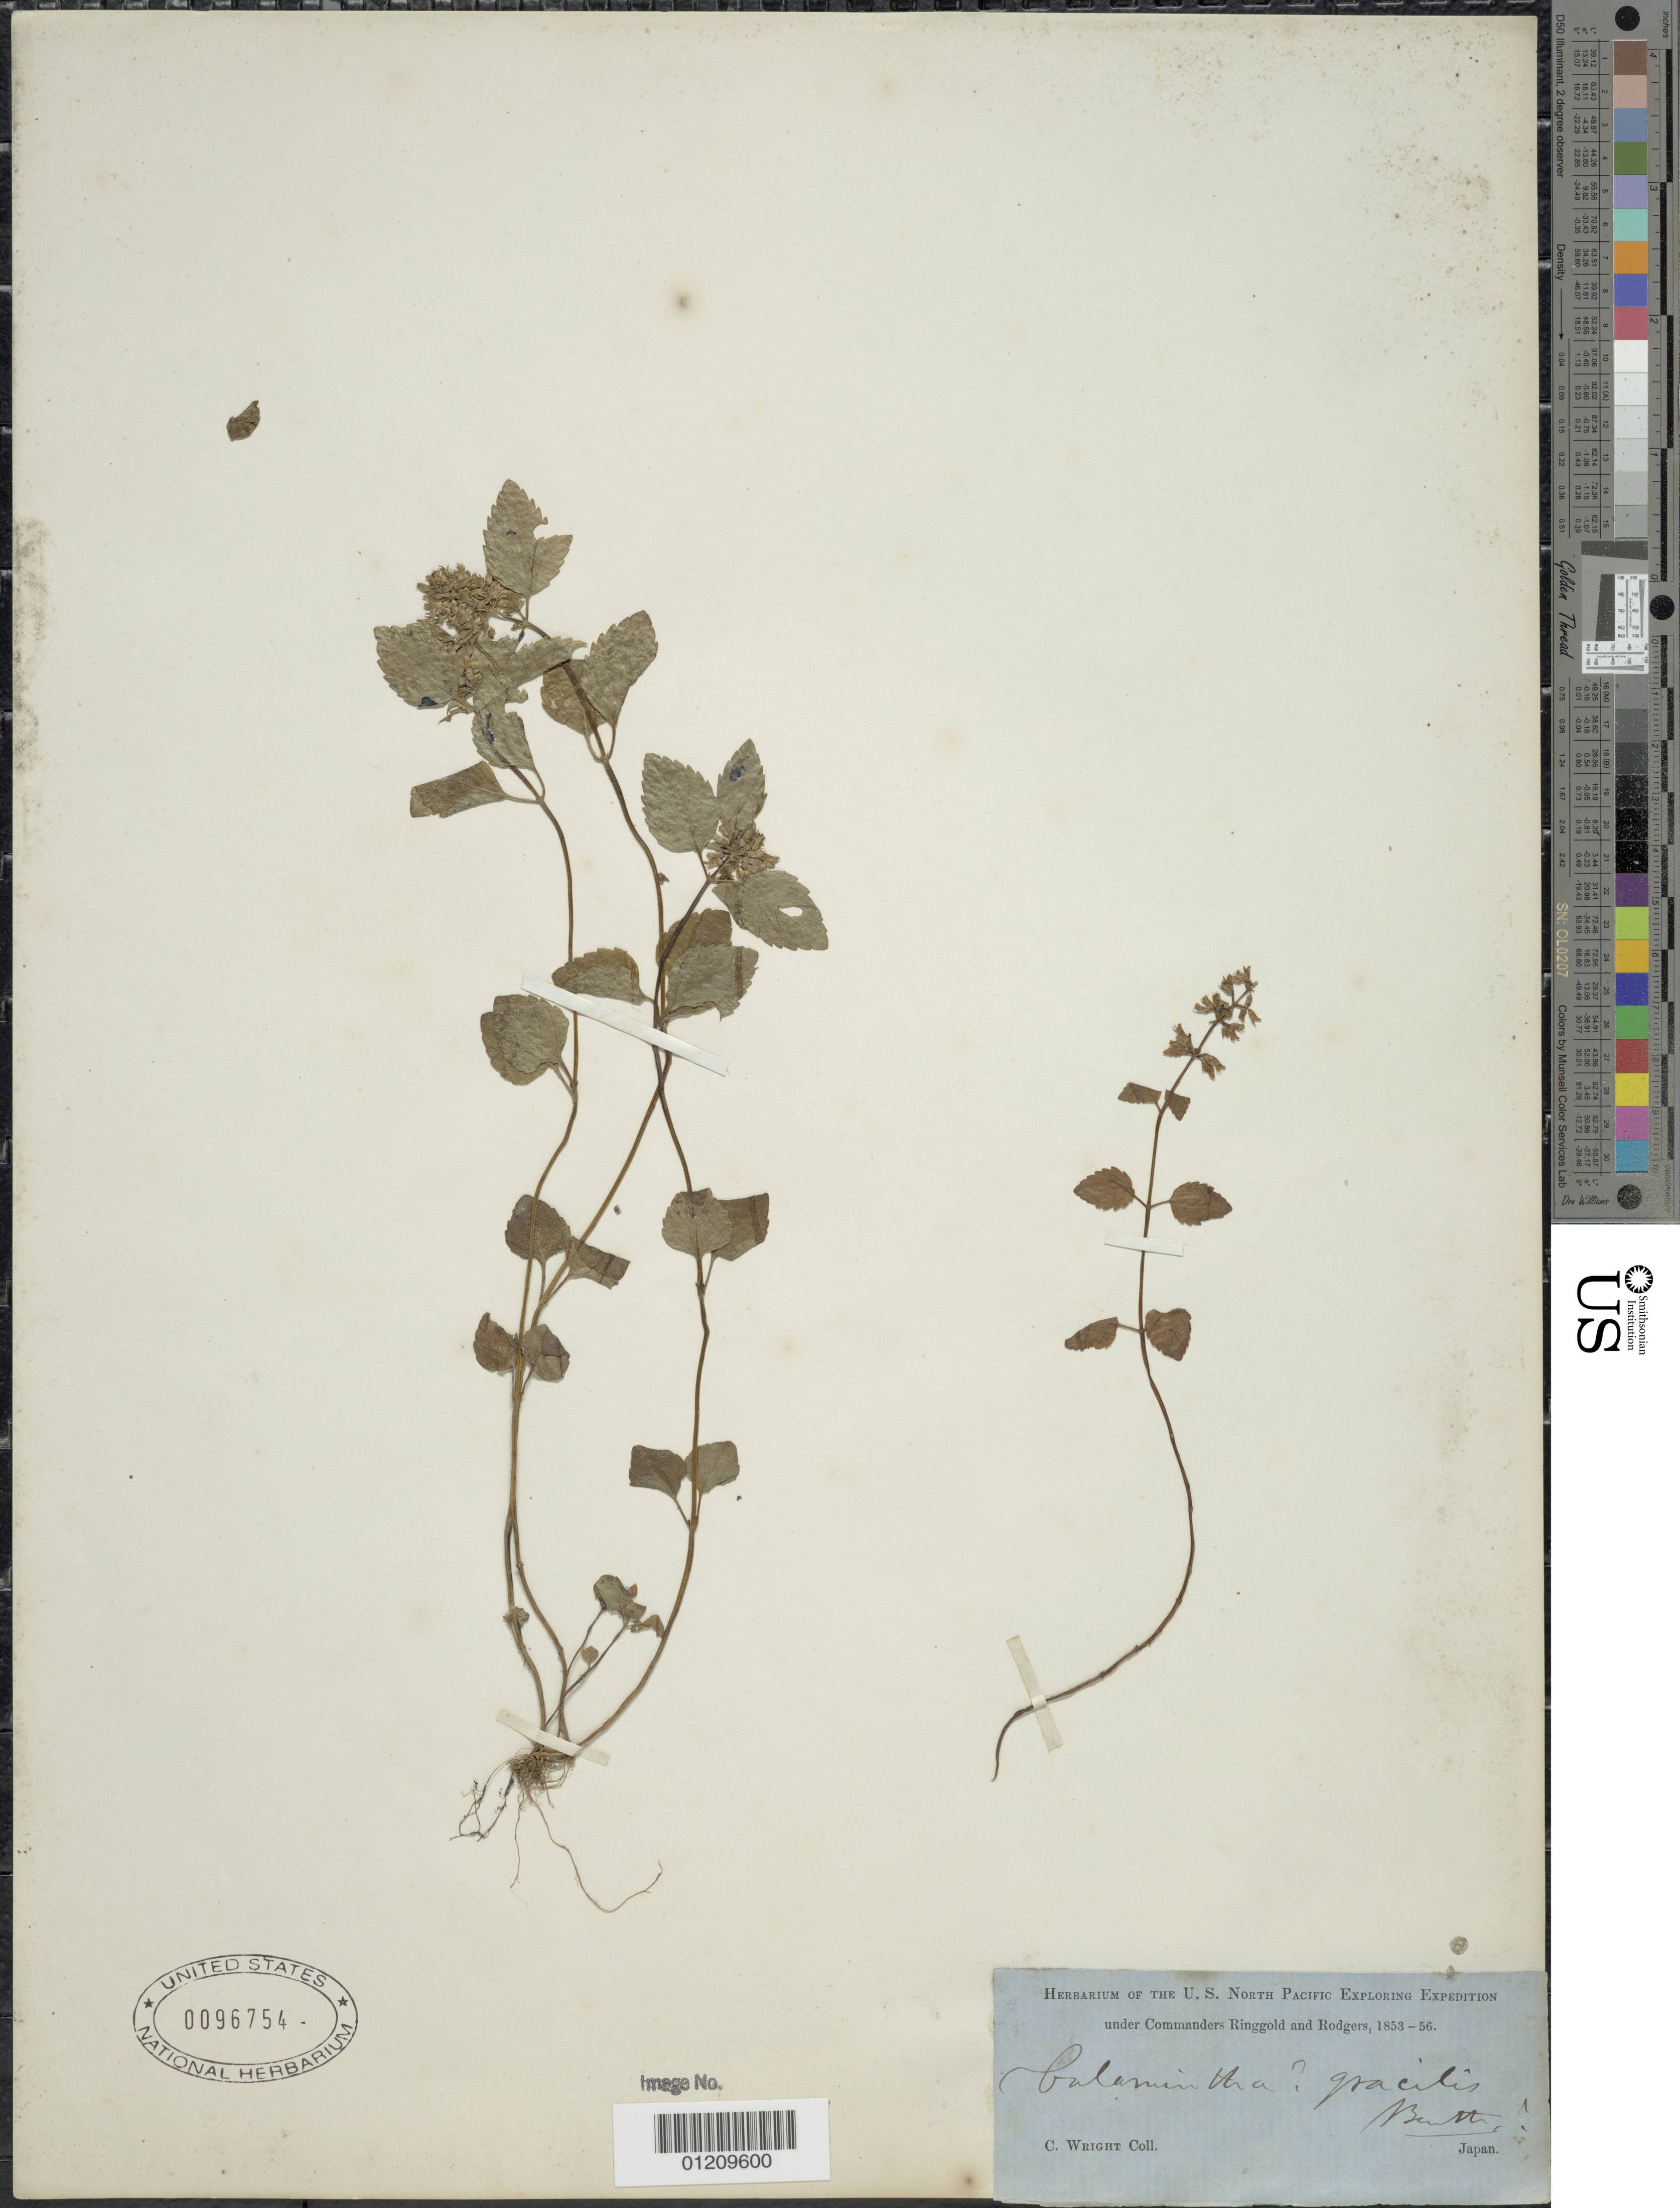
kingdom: Plantae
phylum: Tracheophyta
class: Magnoliopsida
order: Lamiales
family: Lamiaceae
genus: Calamintha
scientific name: Calamintha gracilis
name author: Benth.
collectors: C. Wright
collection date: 1853/1856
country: Japan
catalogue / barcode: US 96754